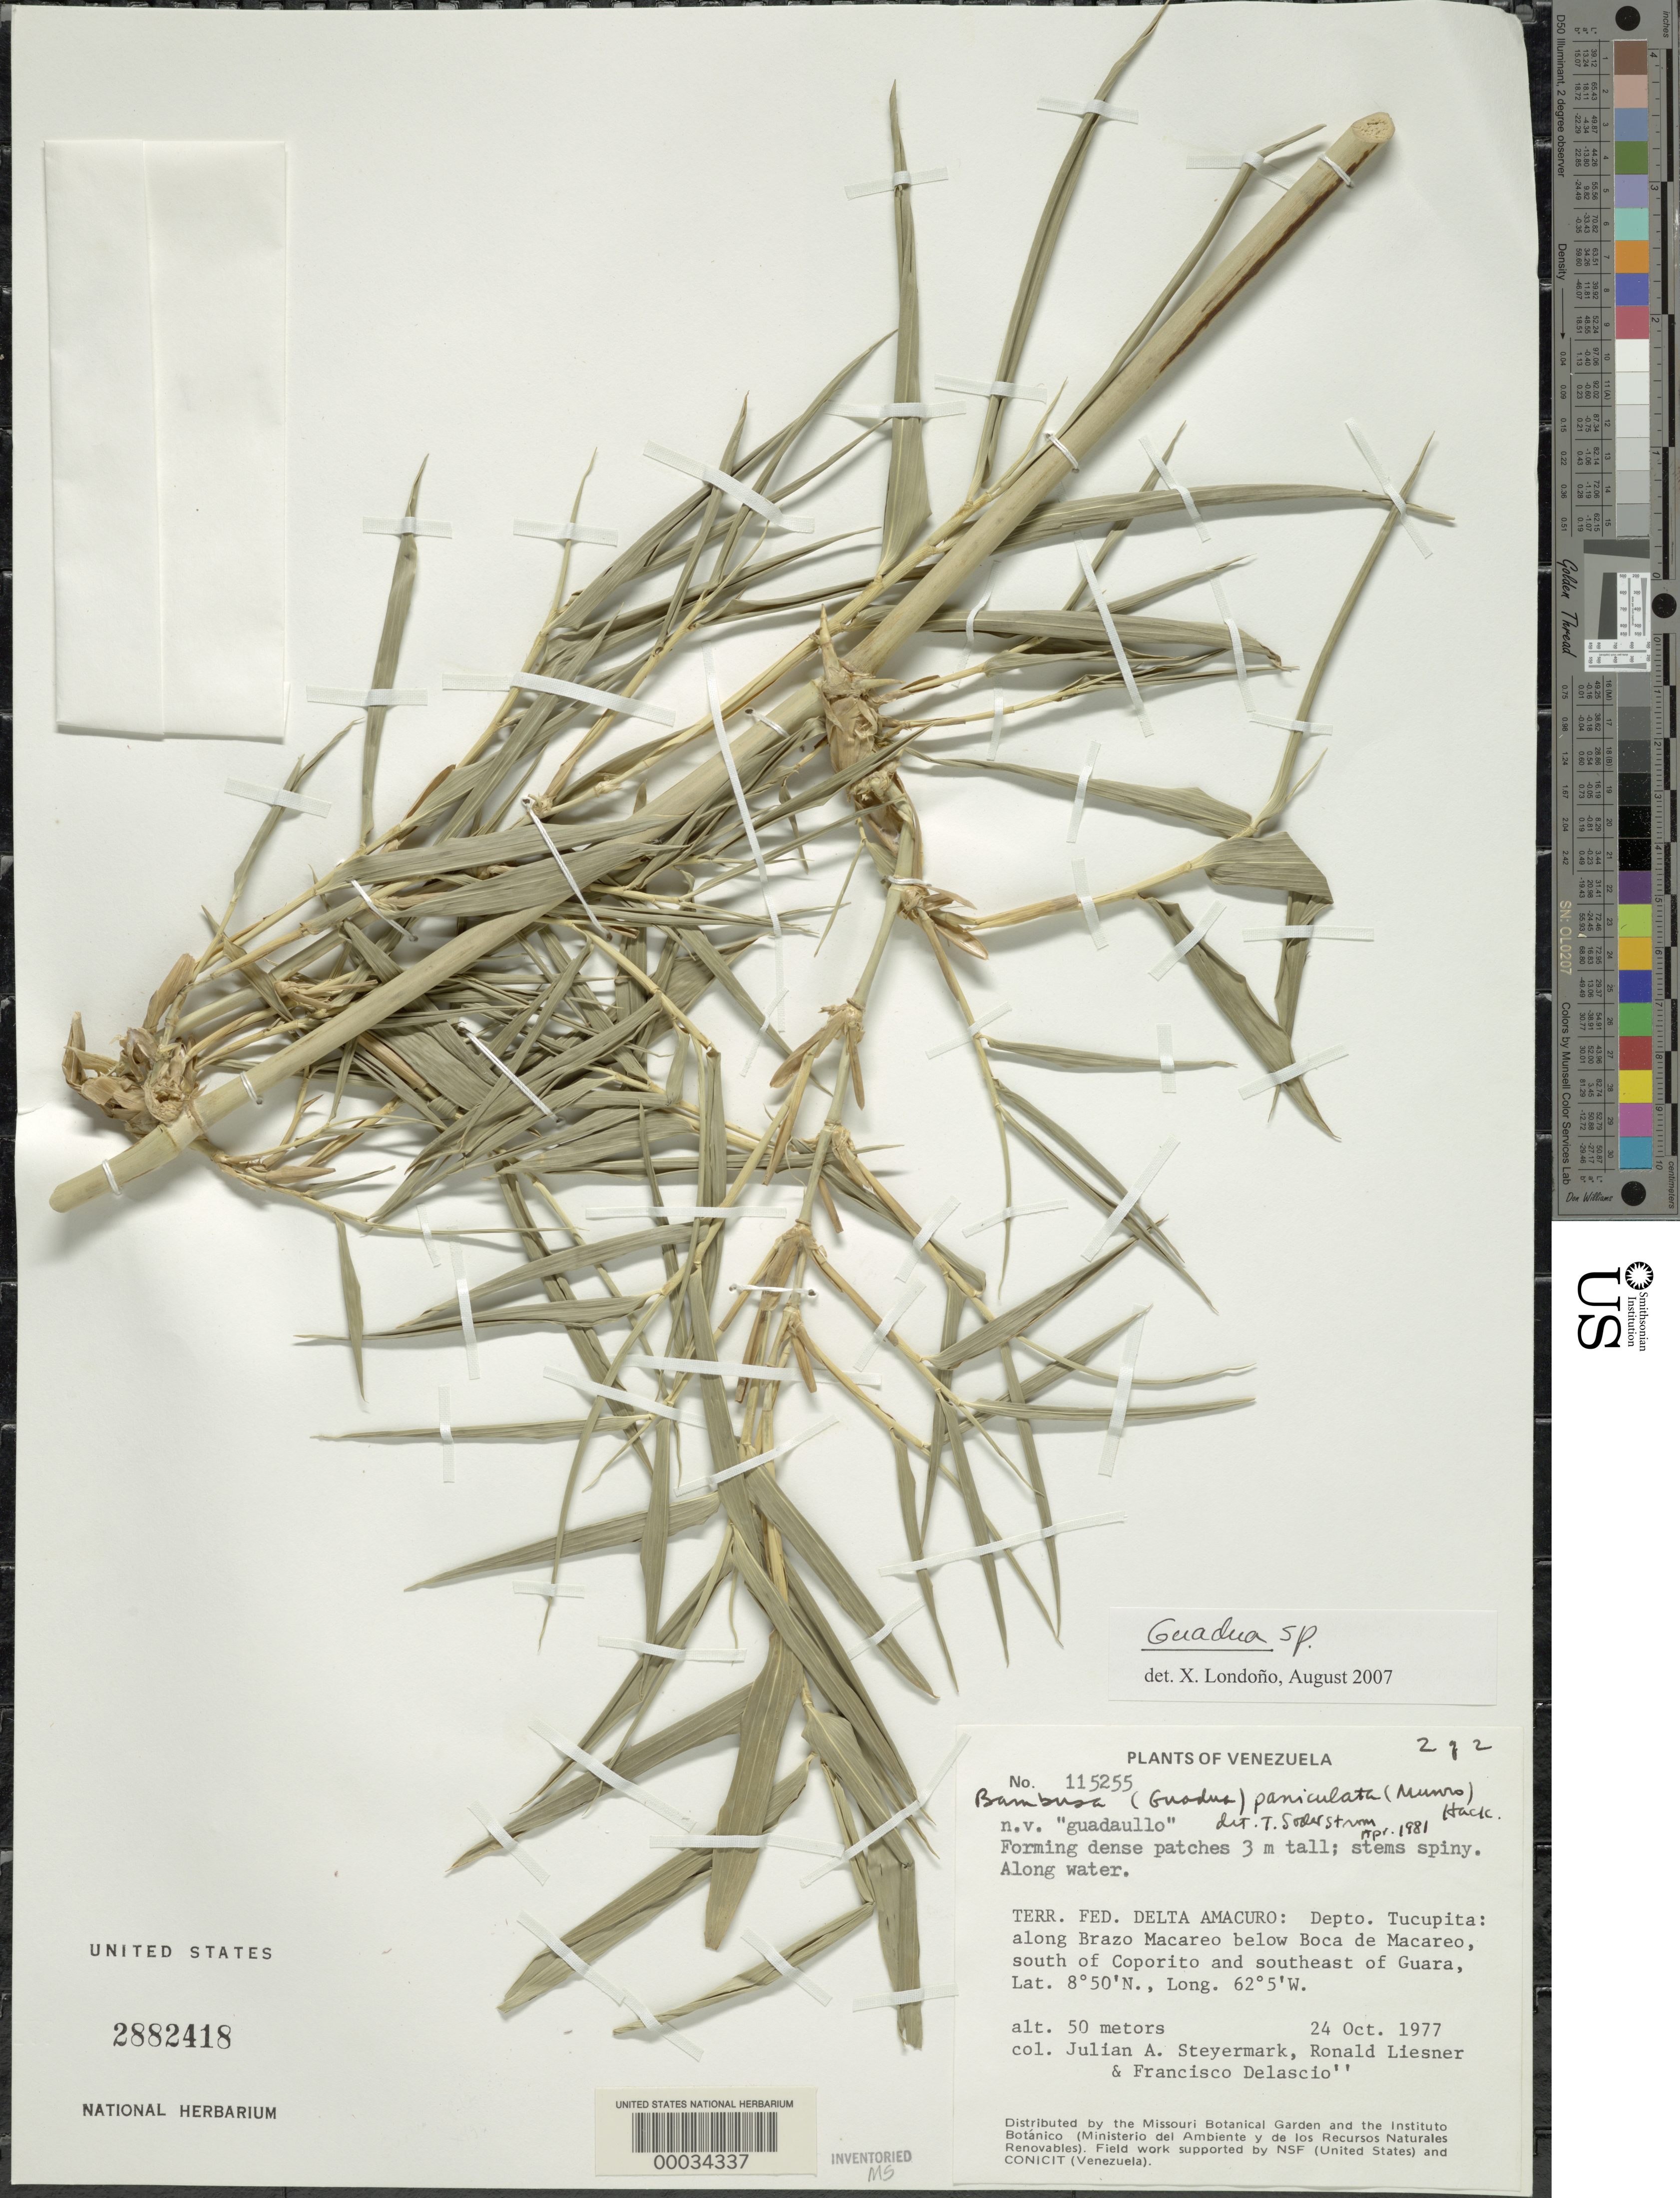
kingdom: Plantae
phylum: Tracheophyta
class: Liliopsida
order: Poales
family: Poaceae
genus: Guadua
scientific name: Guadua sp.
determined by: Londoño, X., (TULV), Jardin Botanico "Juan Maria Cespedes"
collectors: J. Steyermark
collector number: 115255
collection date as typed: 24 Oct 1977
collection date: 1977-10-24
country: Venezuela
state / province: Delta Amacuro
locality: Tucupita, Brazo Macareo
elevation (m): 50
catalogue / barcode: US 2882418